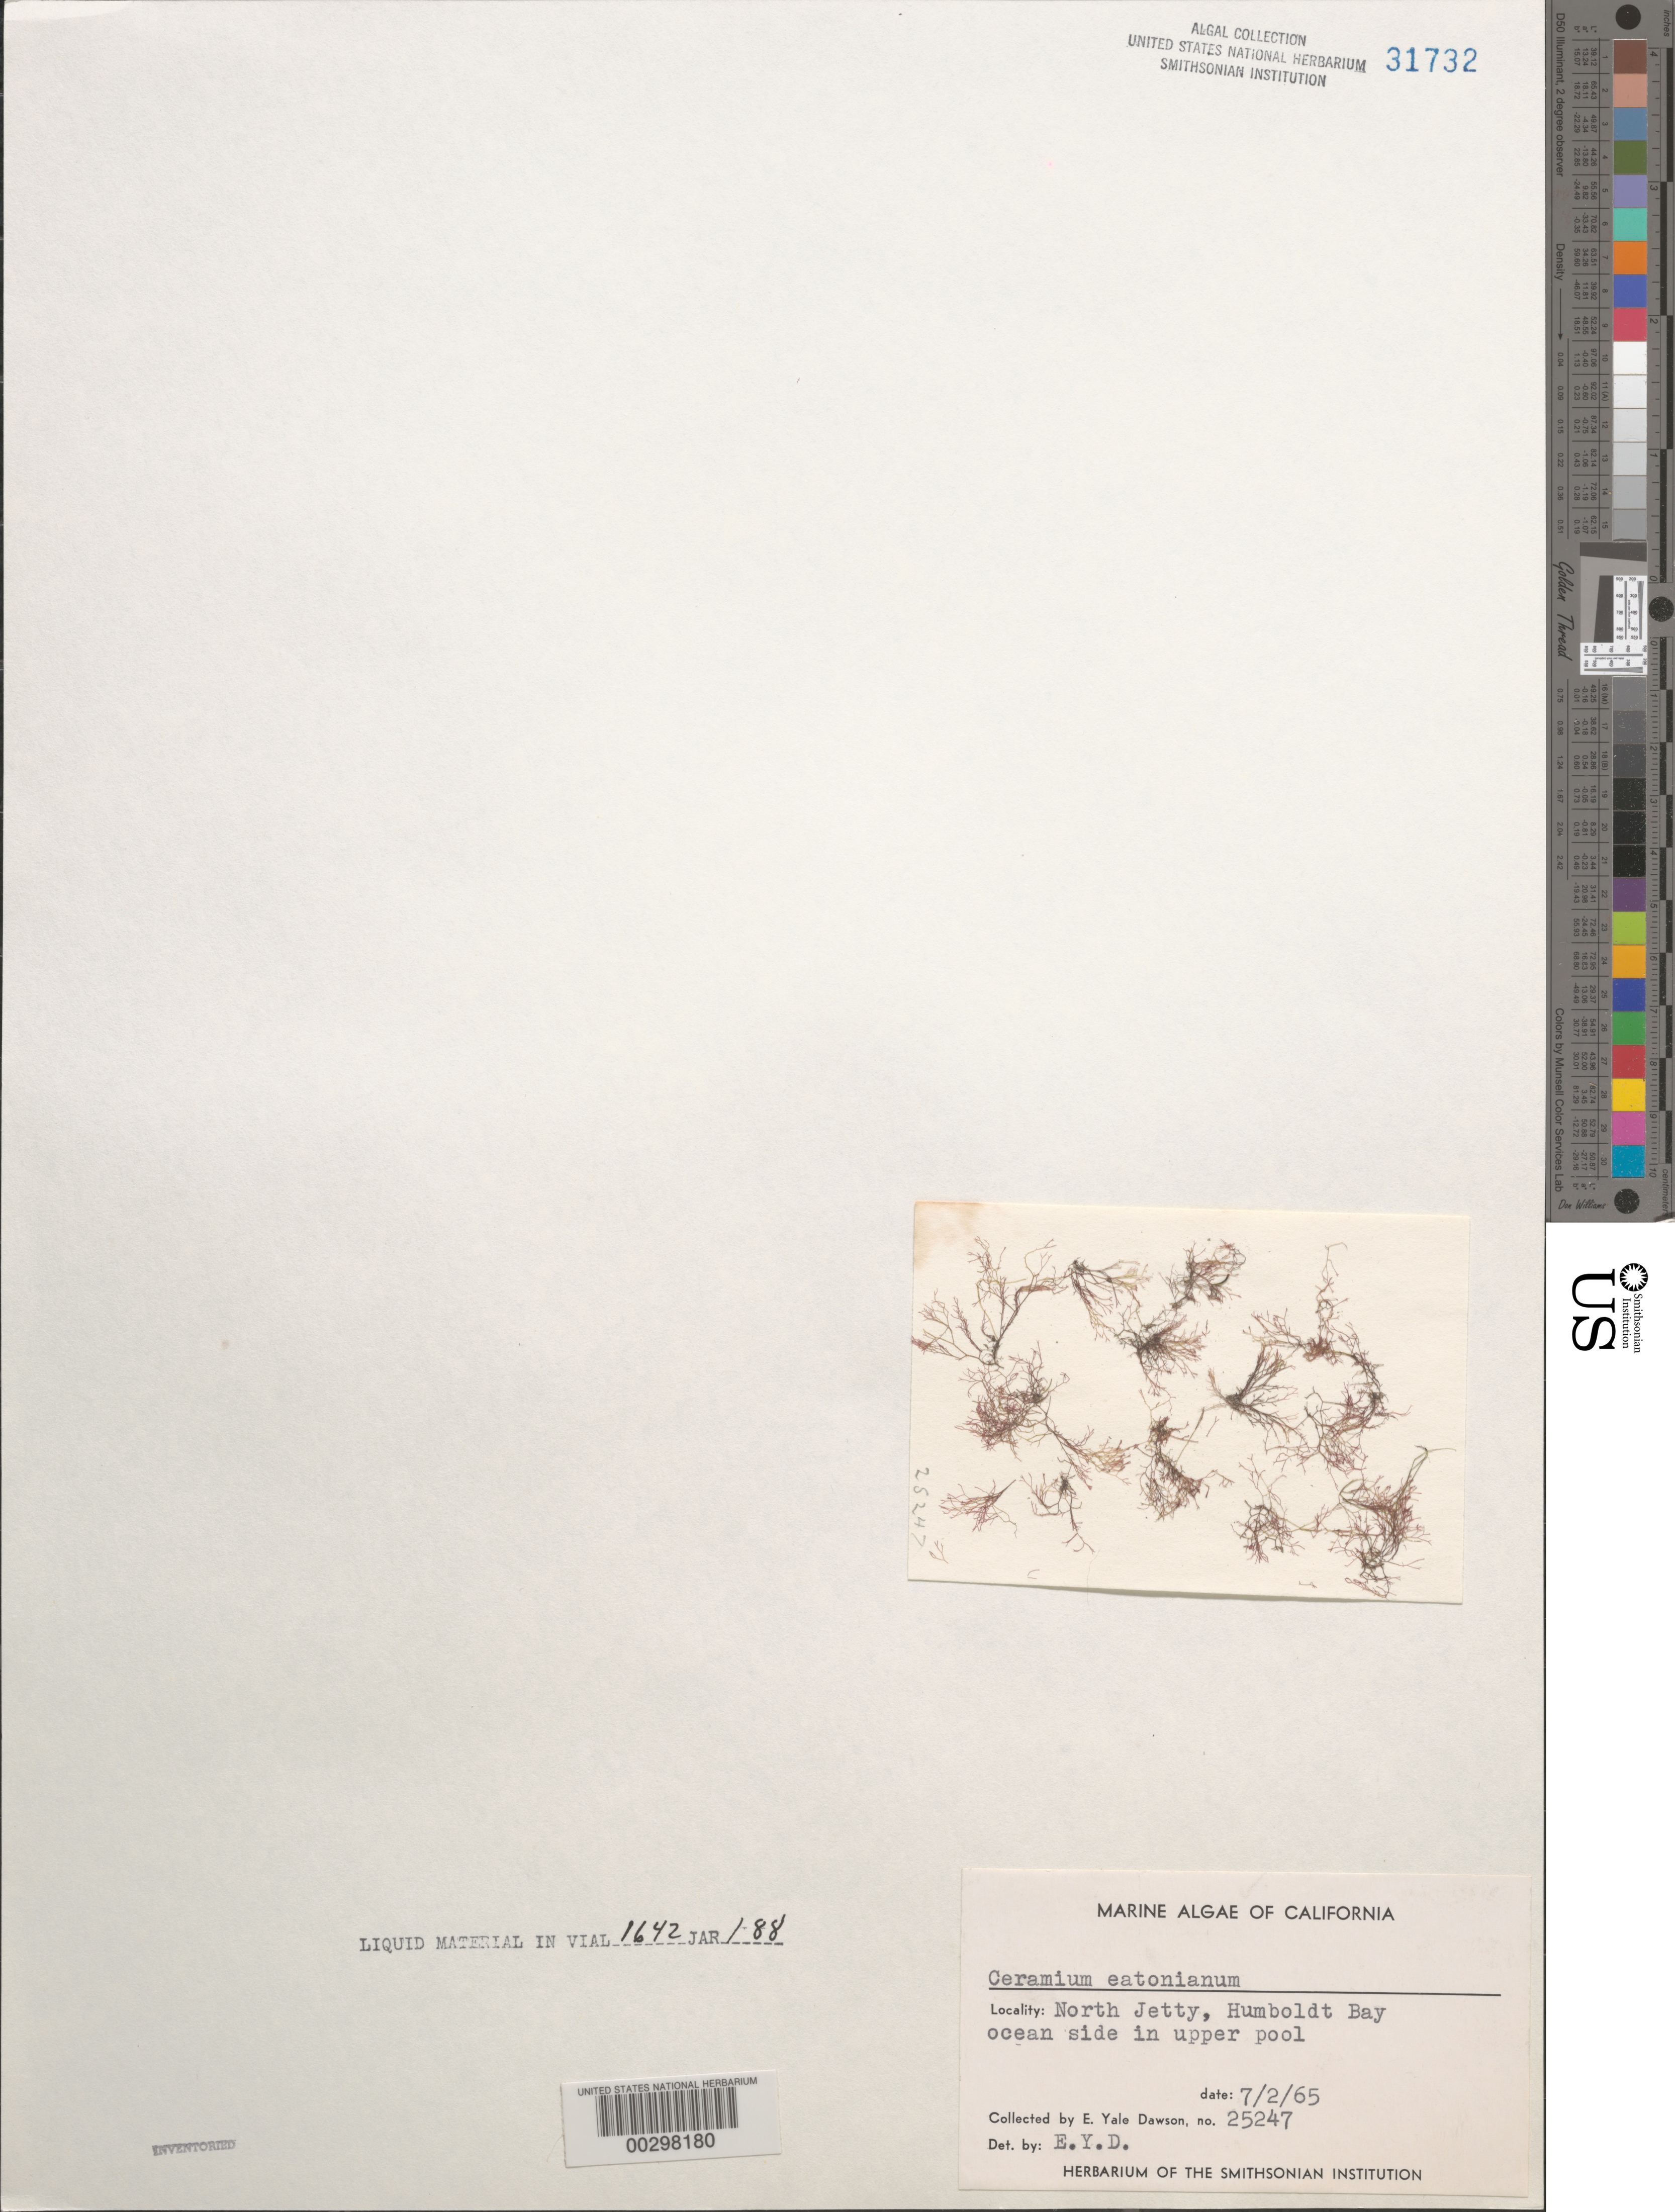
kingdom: Plantae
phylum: Rhodophyta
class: Florideophyceae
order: Ceramiales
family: Ceramiaceae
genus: Corallophila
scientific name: Corallophila eatoniana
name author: (Farl.) T.O. Cho et al.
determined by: Algae name updating Project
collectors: E. Y. Dawson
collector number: EYD 25247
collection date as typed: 02 Jul 1965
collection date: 1965-07-02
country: United States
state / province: California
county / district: Humboldt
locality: Humboldt Bay, North Jetty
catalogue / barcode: US 31732